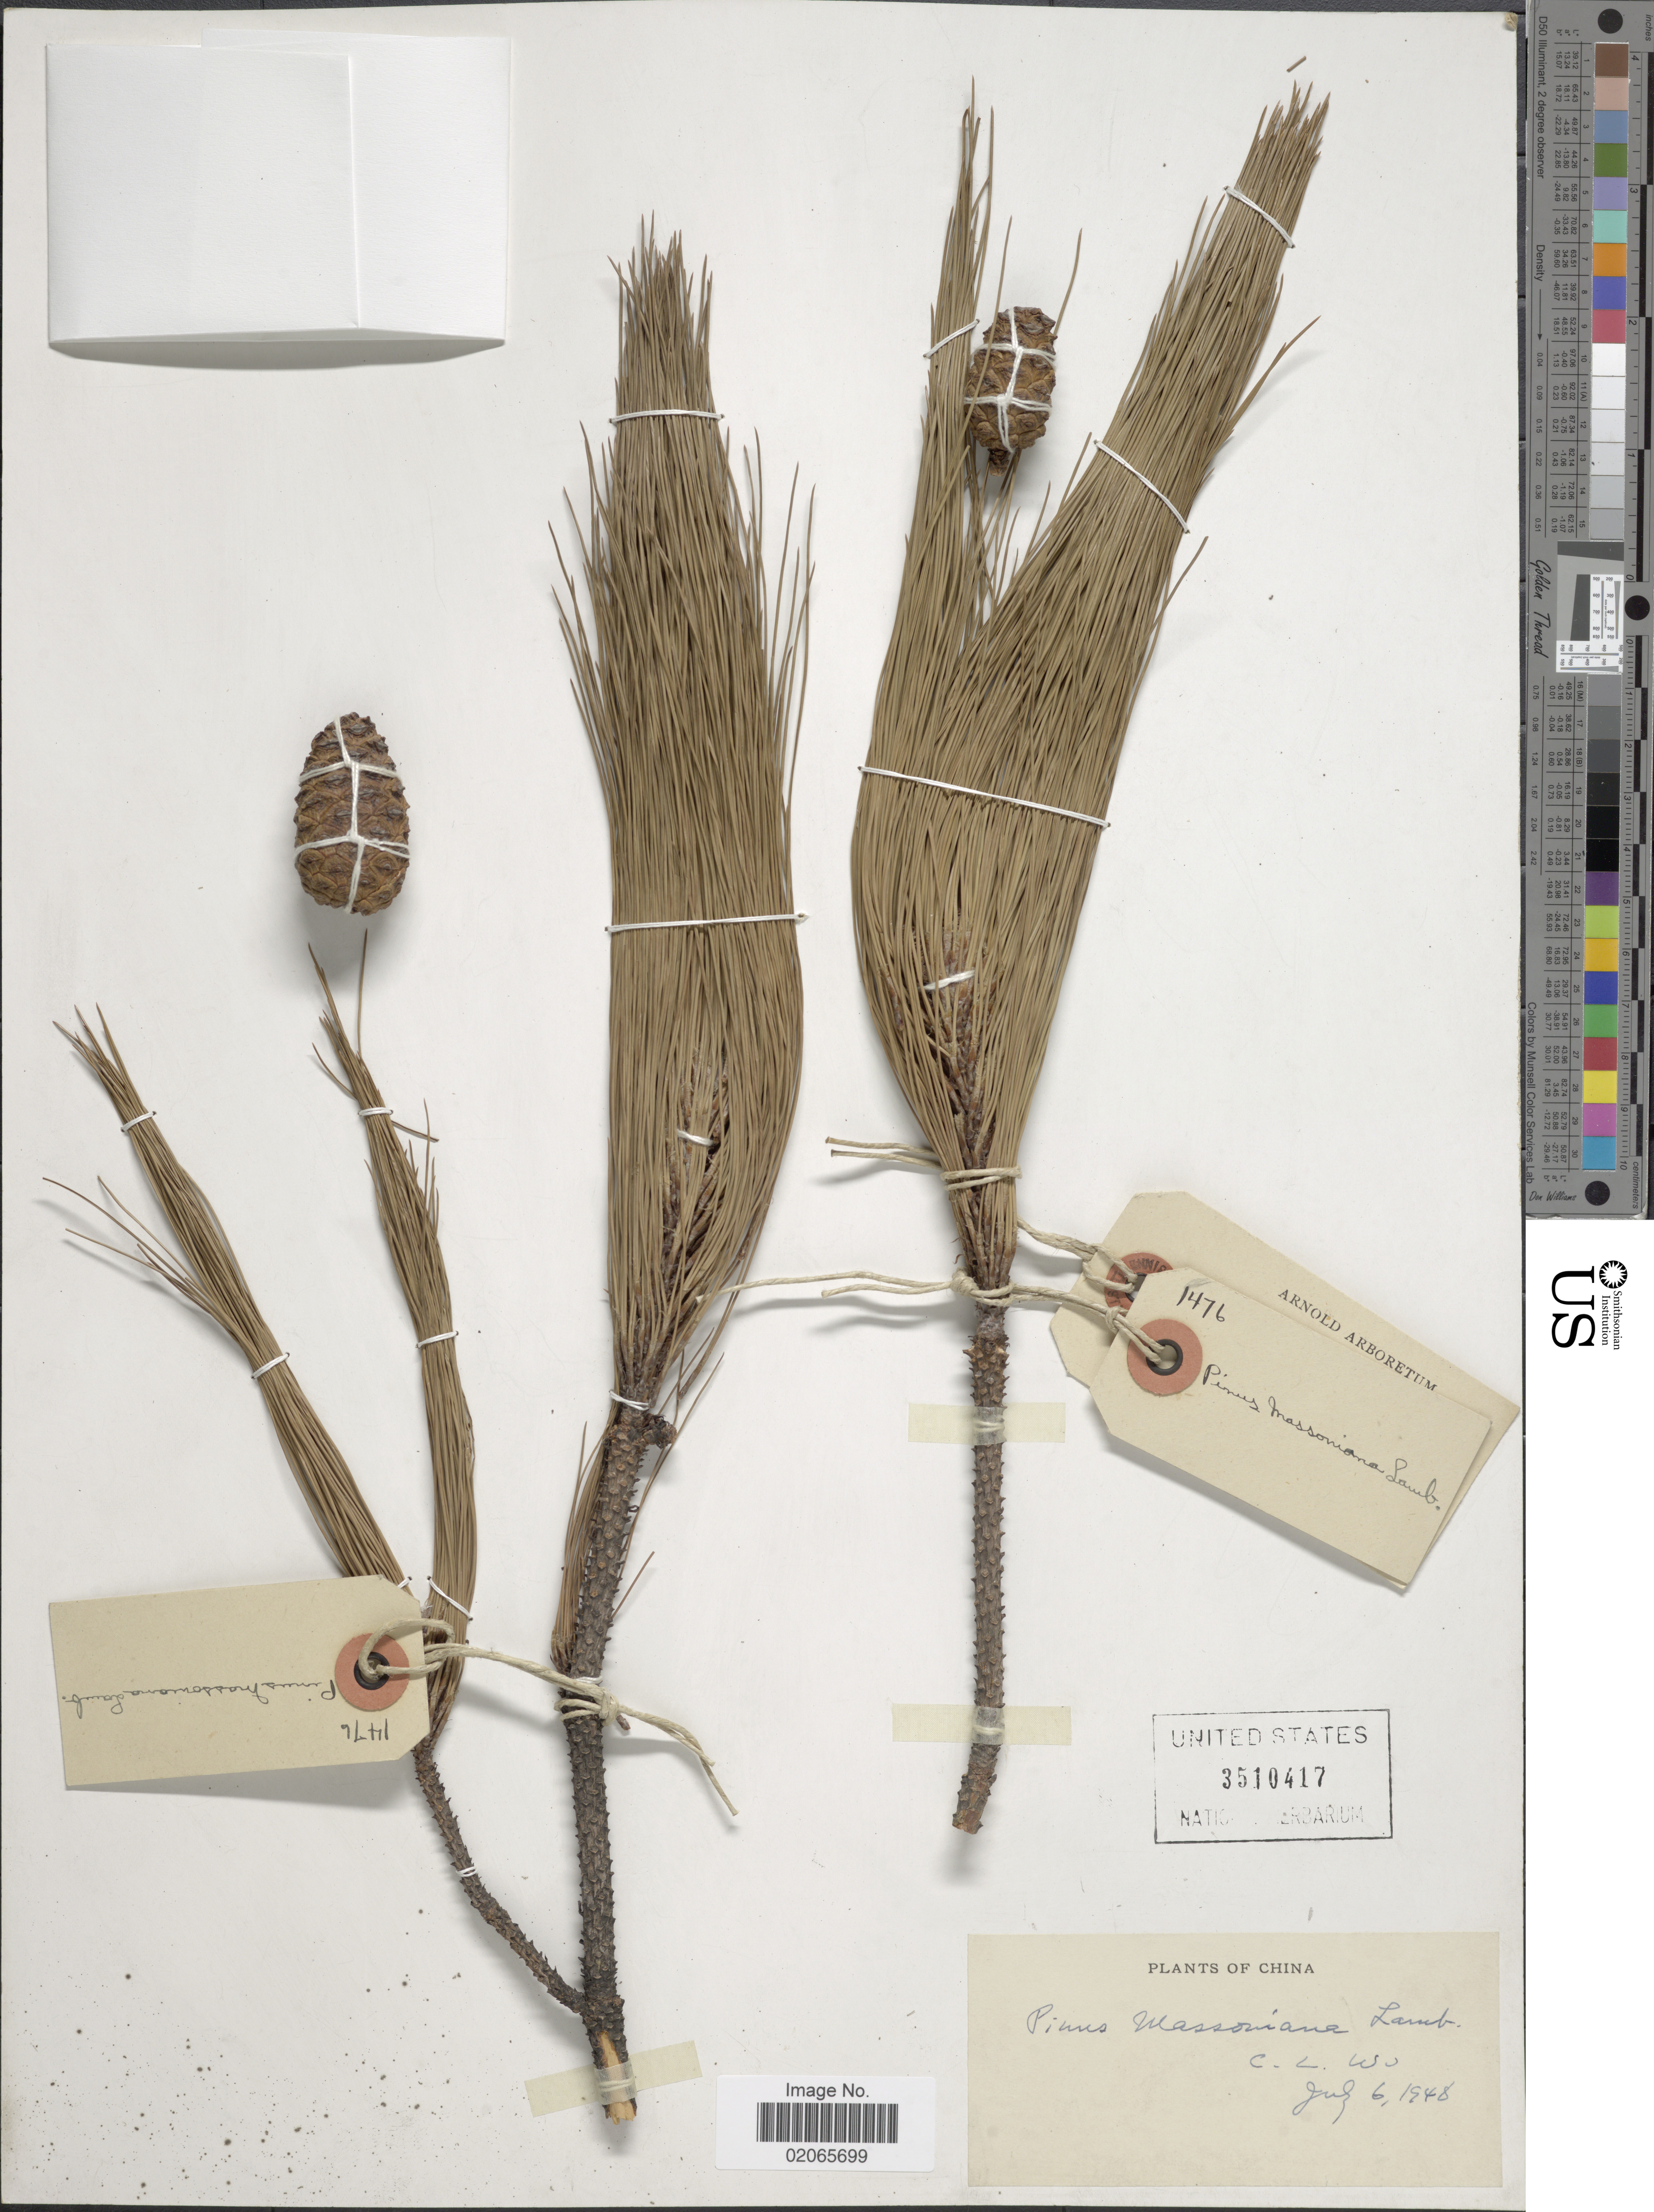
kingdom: Plantae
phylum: Tracheophyta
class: Pinopsida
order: Pinales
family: Pinaceae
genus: Pinus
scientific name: Pinus massoniana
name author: D. Don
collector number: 1476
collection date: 1948-07-06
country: China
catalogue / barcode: US 3510417